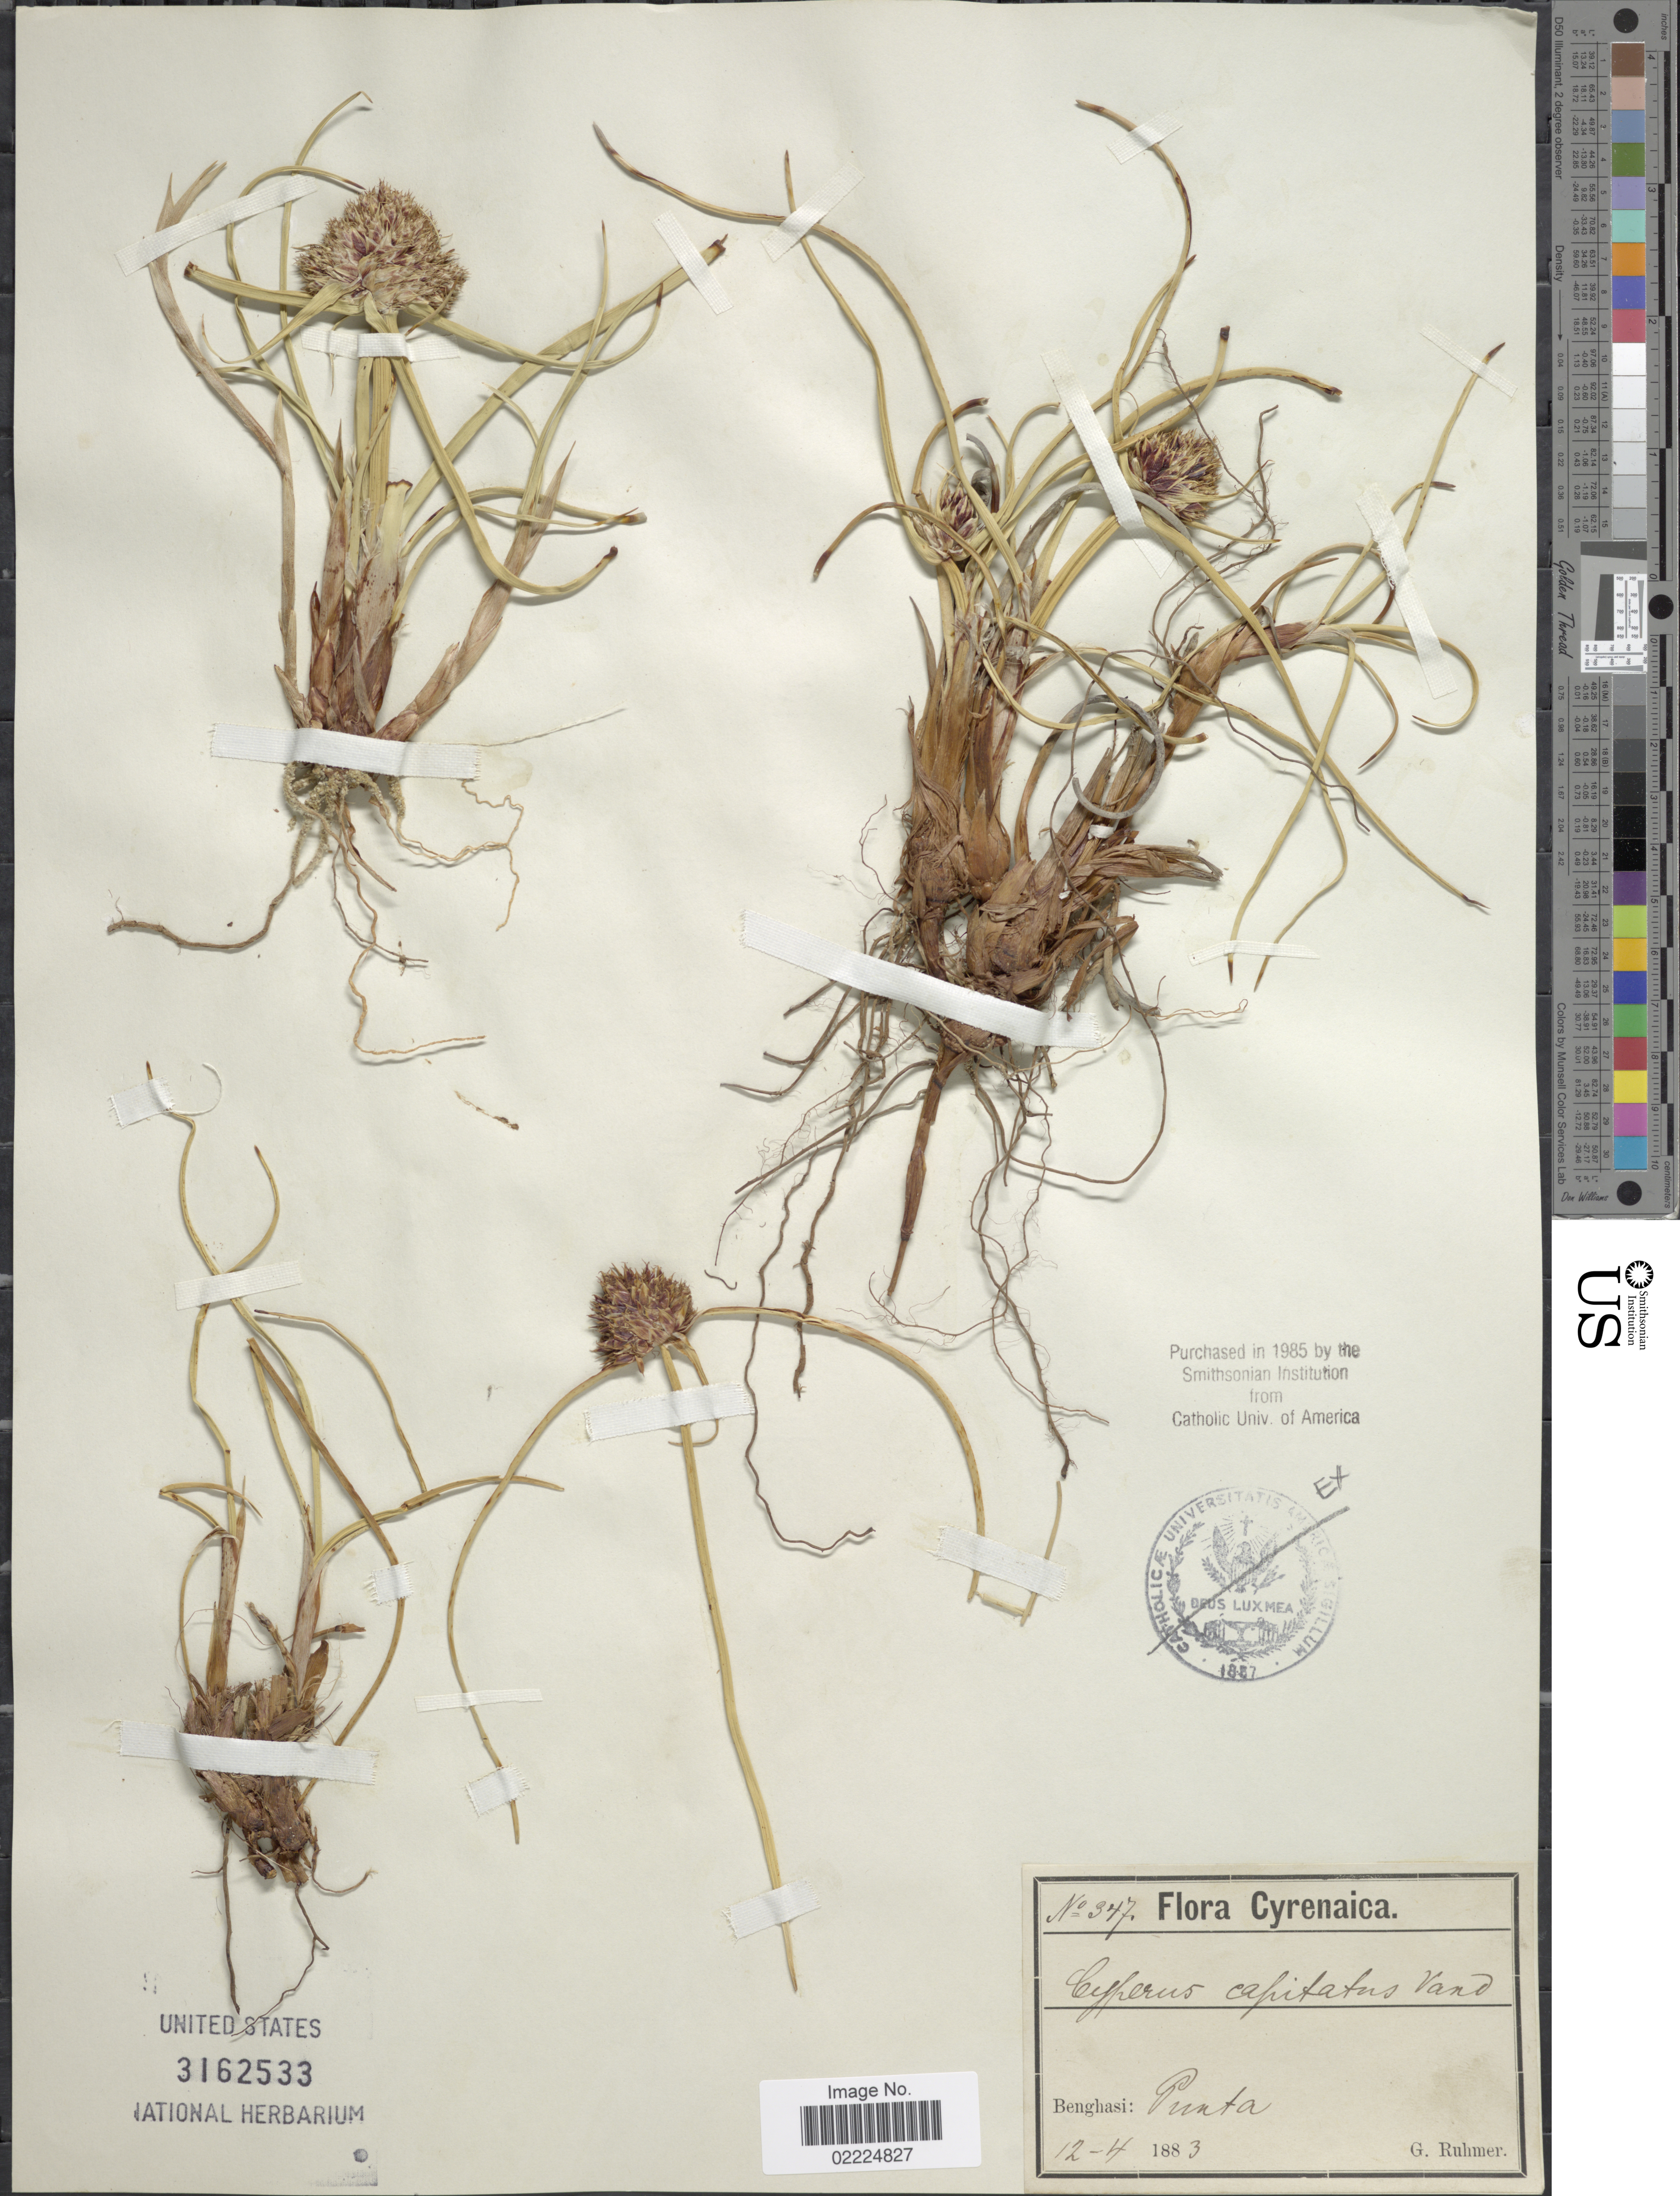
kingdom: Plantae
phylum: Tracheophyta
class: Liliopsida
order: Poales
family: Cyperaceae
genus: Cyperus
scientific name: Cyperus capitatus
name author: Vand.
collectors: G. Ruhmer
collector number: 347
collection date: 1883-04-12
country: Libya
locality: Cyrenaica, Benghasi; Punta.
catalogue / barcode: US 3162533